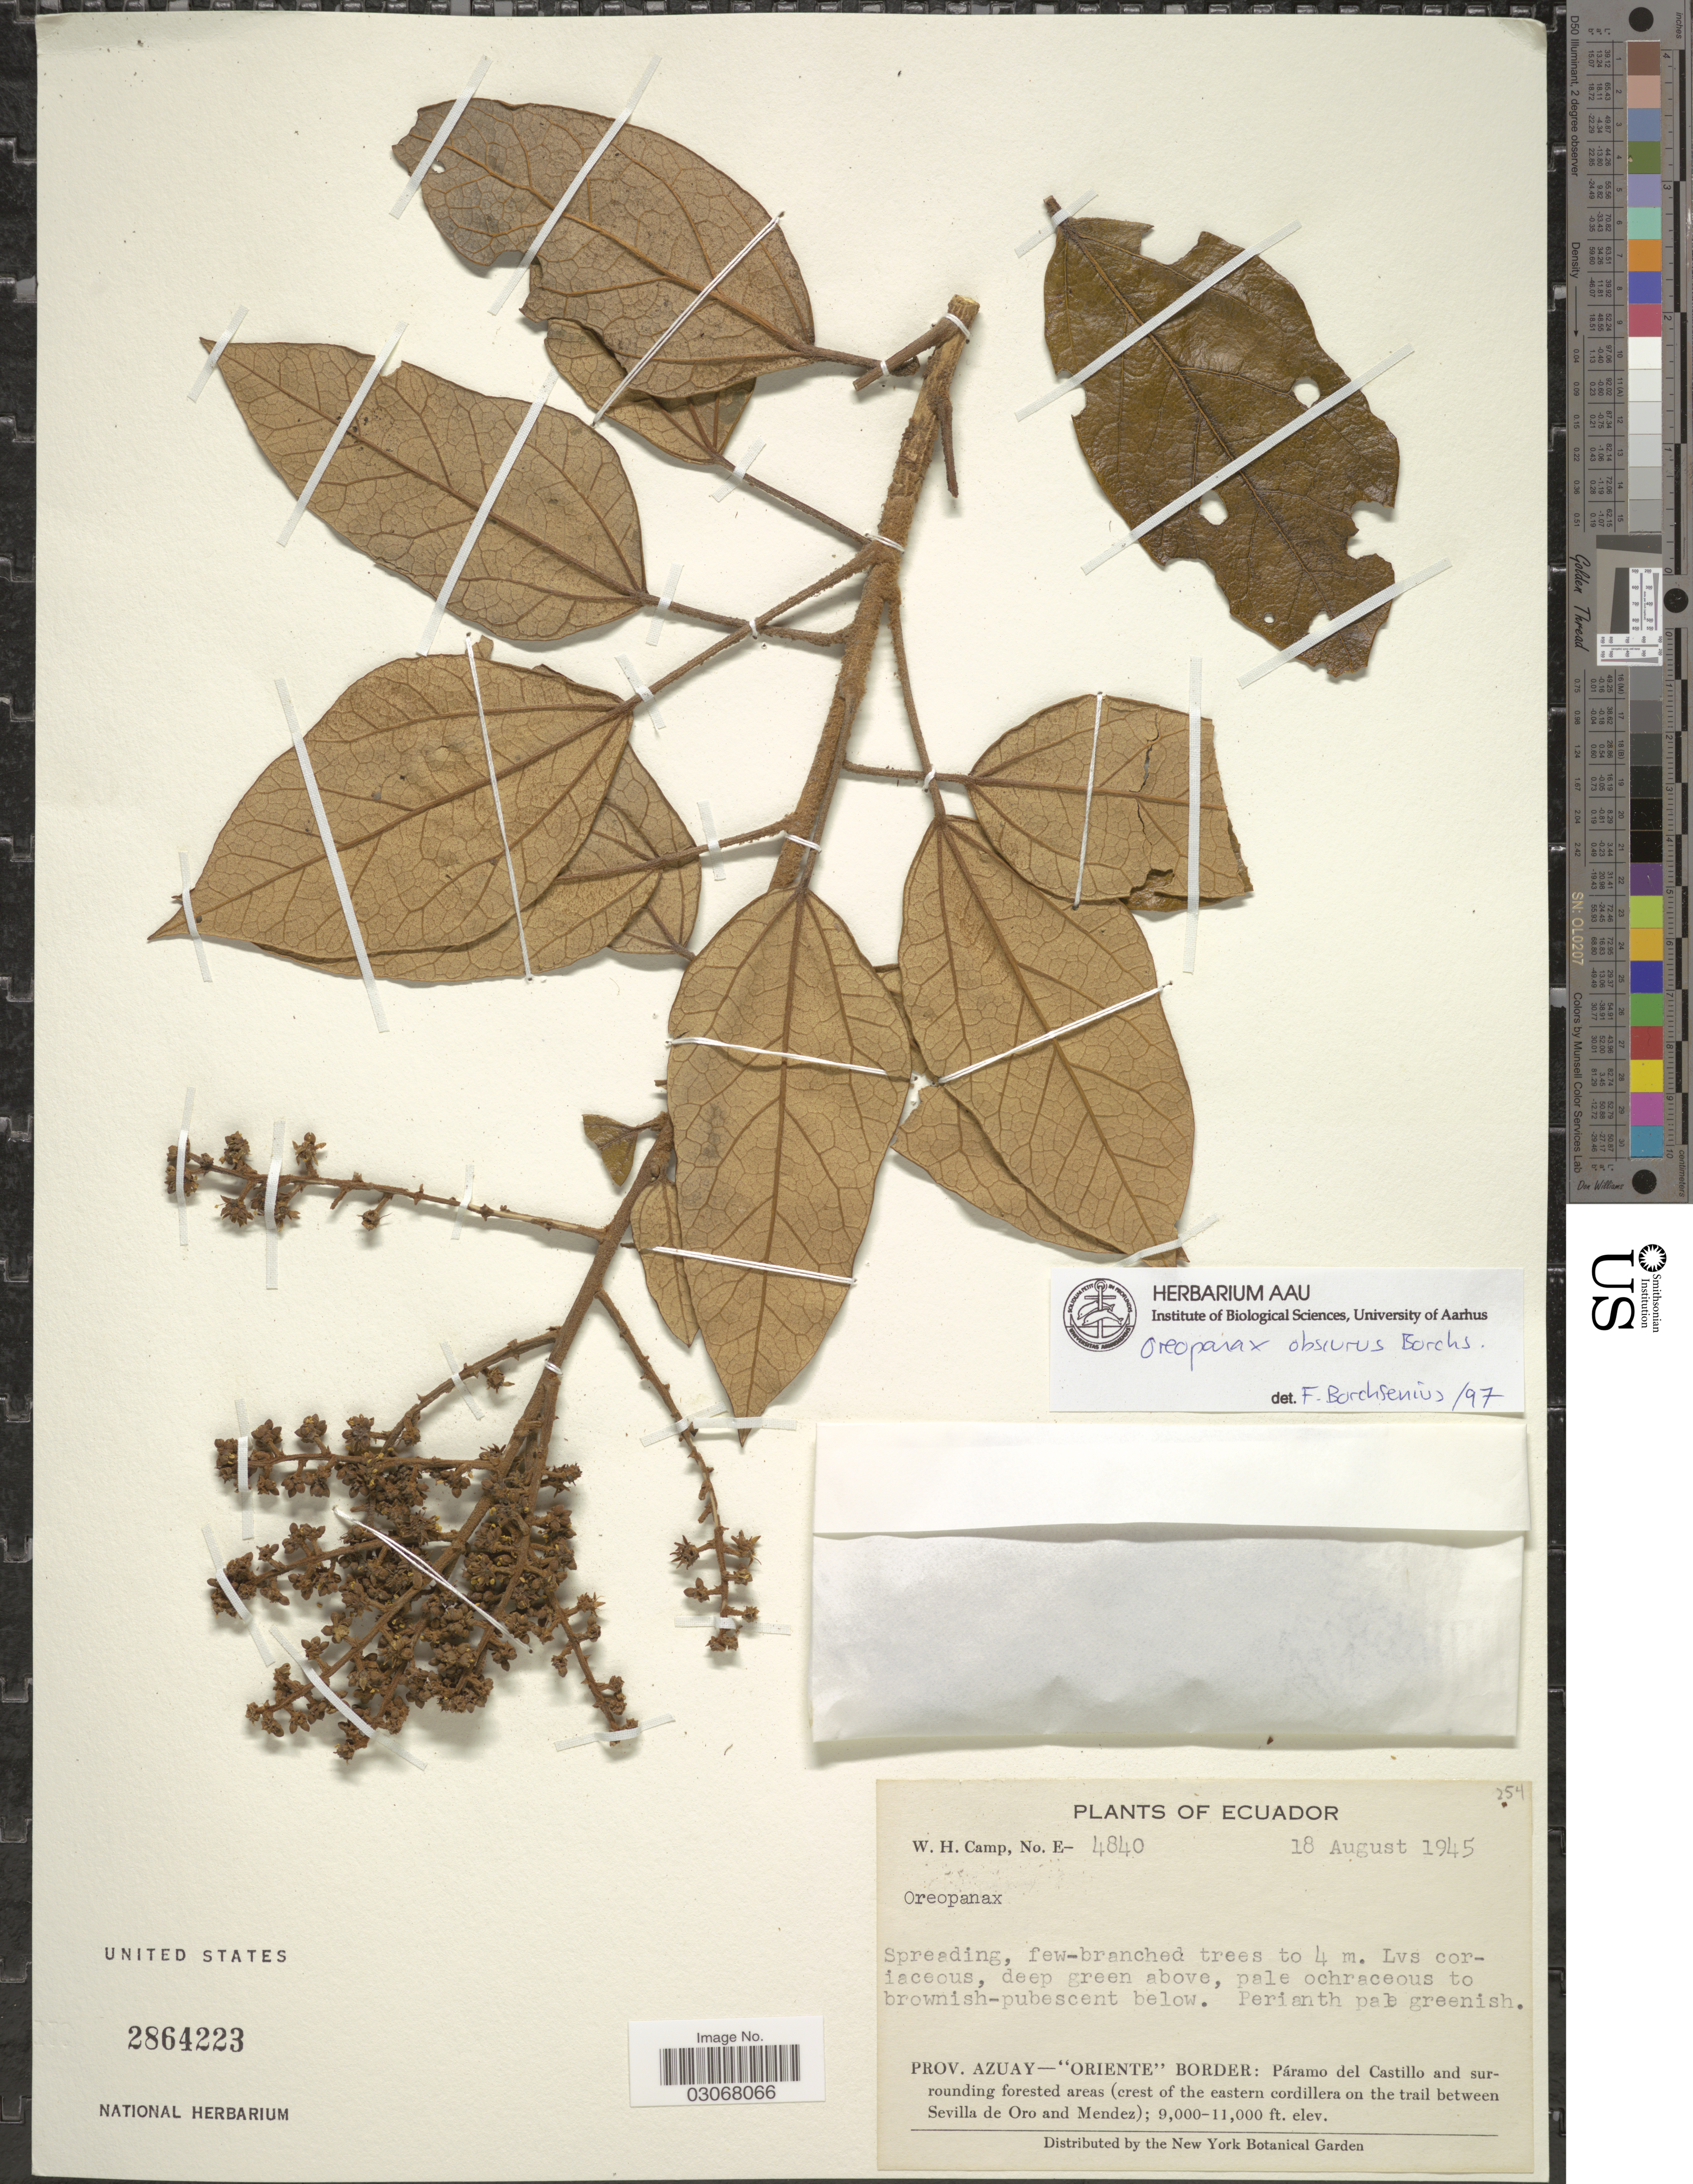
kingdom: Plantae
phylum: Tracheophyta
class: Magnoliopsida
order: Apiales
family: Araliaceae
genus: Oreopanax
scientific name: Oreopanax obscurus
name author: Borchs.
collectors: W. H. Camp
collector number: E-4840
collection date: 1945-08-18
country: Ecuador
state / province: Azuay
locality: Prov. Azuay - "Oriente" Border: Páramo del Castillo and surrounding forested areas (crest of the eastern cordillera on the trail between Sevilla de Oro and Mendez).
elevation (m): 2743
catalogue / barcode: US 2864223